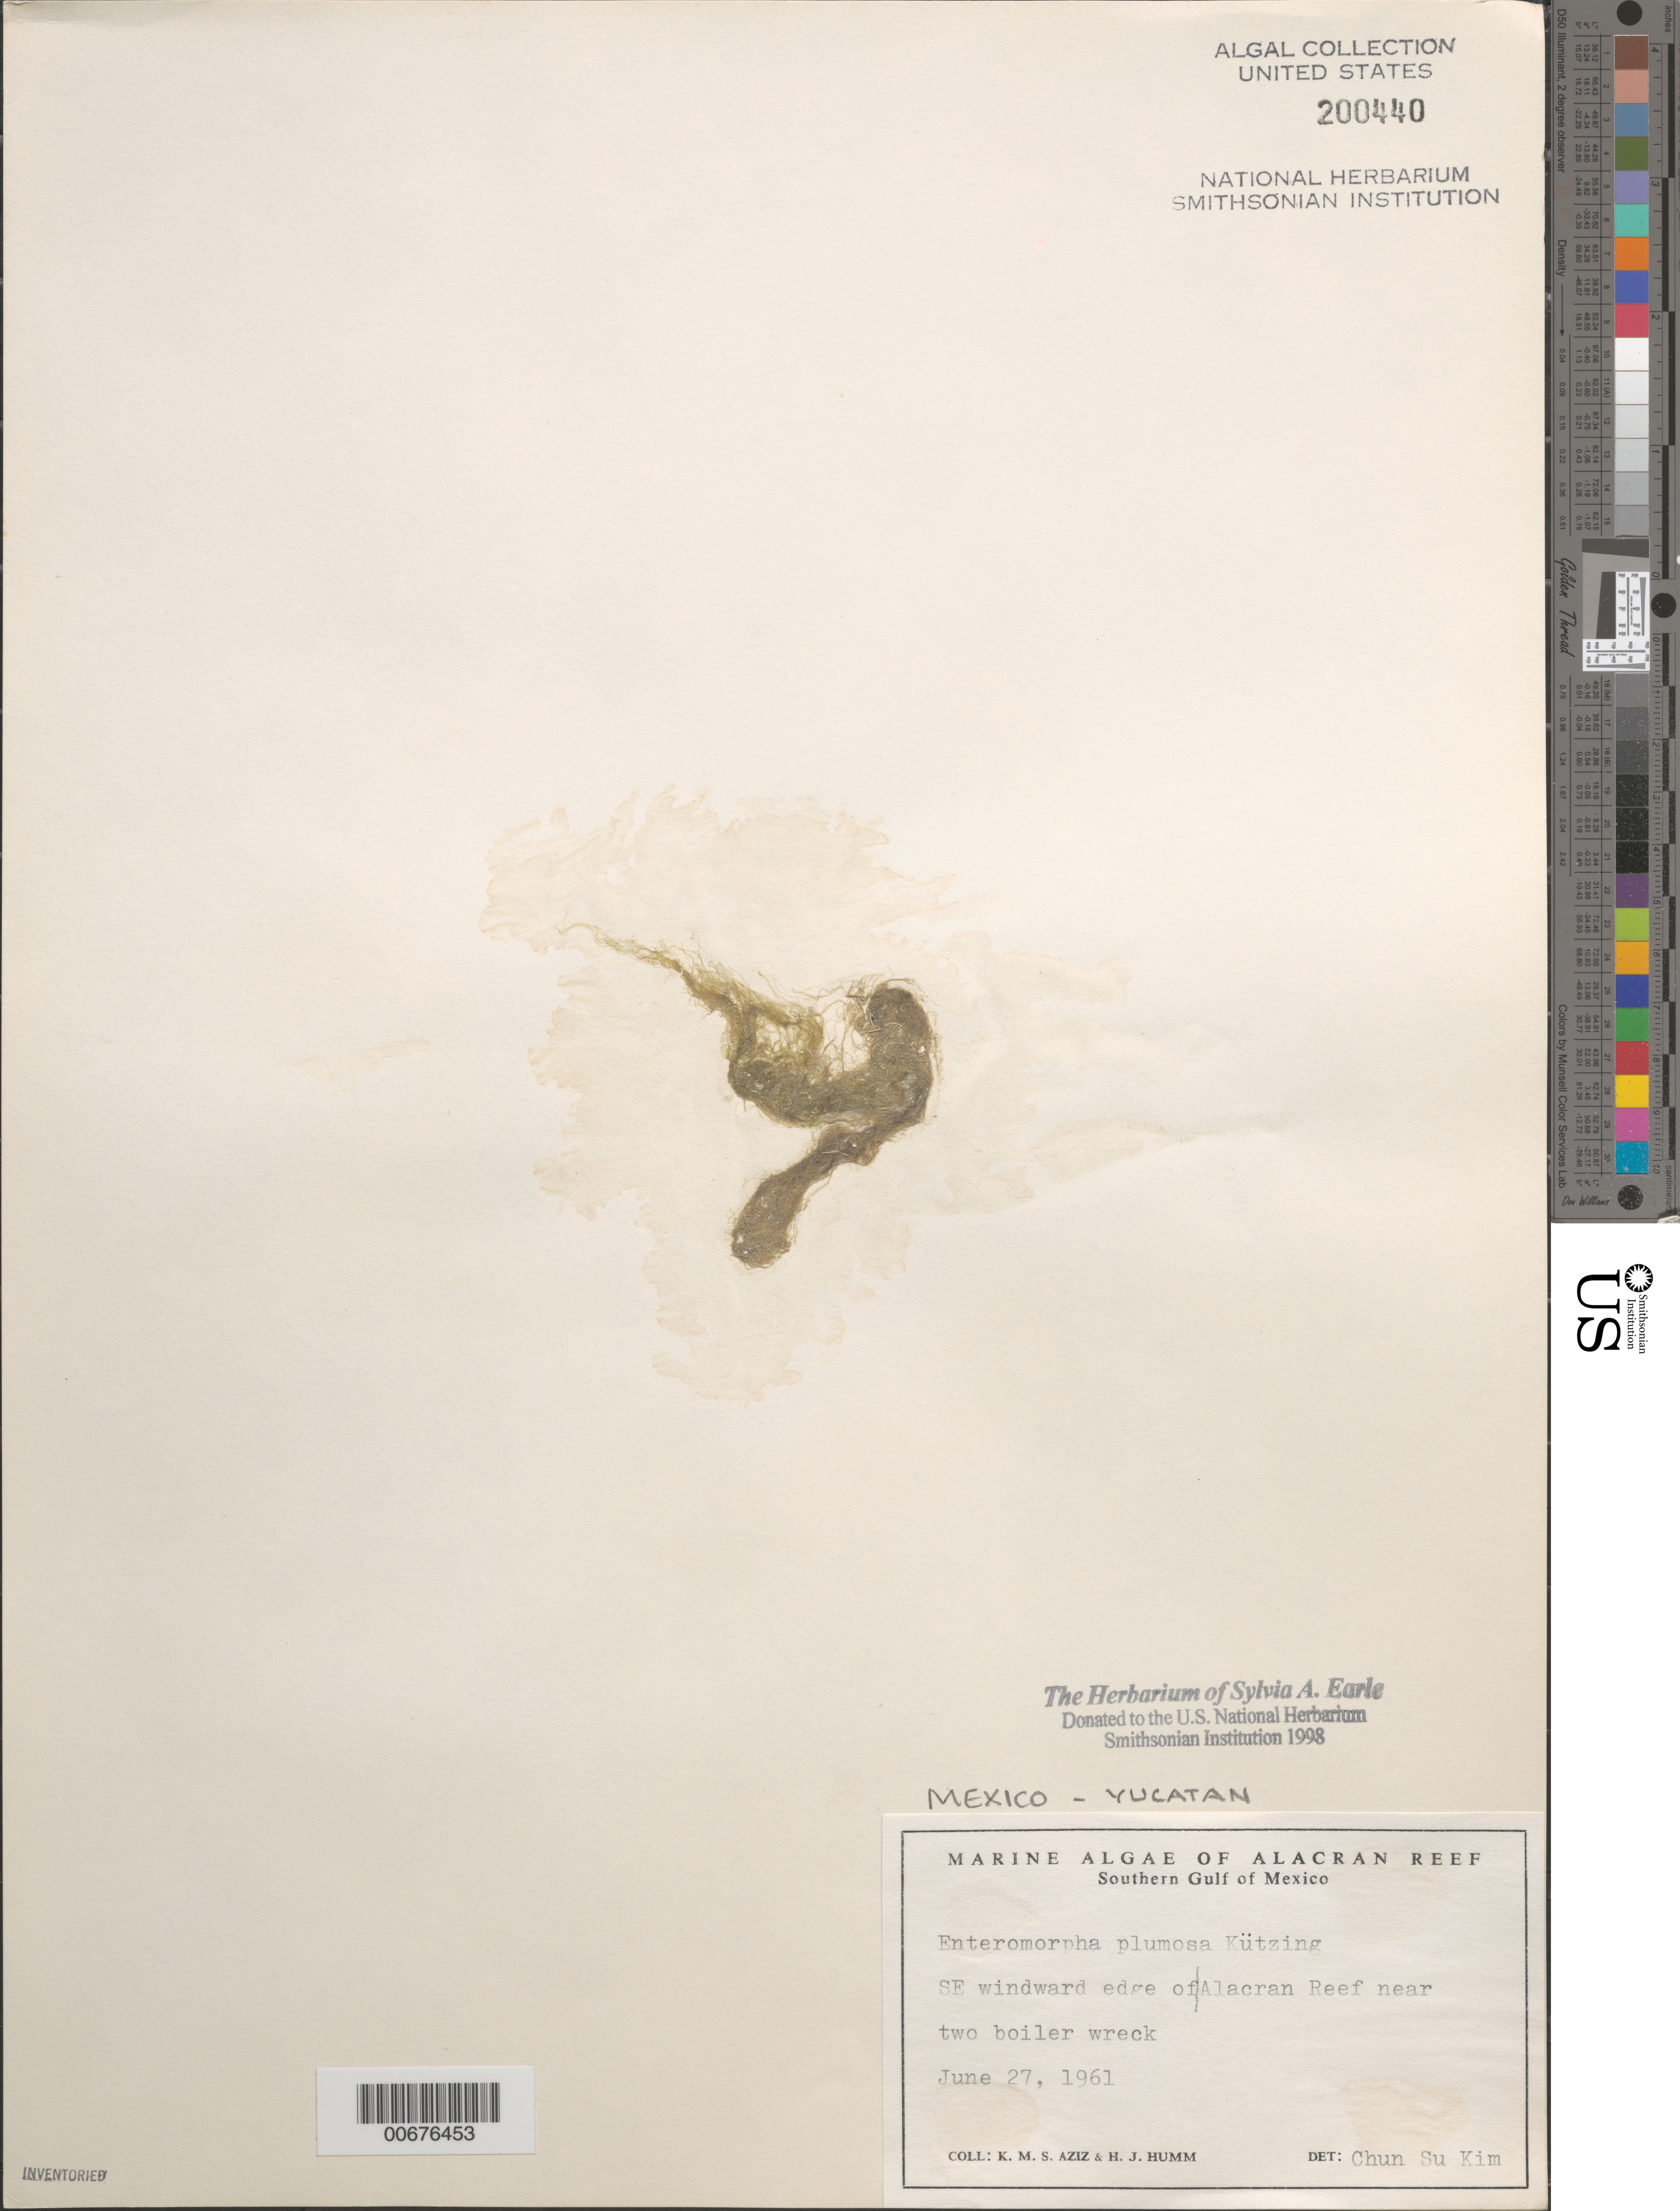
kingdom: Plantae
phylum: Chlorophyta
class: Ulvophyceae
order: Ulvales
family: Ulvaceae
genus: Ulva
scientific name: Ulva paradoxa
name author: C. Agardh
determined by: Algae name updating Project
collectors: K. M. Aziz & H. J. Humm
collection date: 1961-06-27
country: Mexico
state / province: Yucatán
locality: Alacran Reef. Southern Gulf of Mexico. SE windward edge of Alacran Reef near two boiler wreck.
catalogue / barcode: US 200440